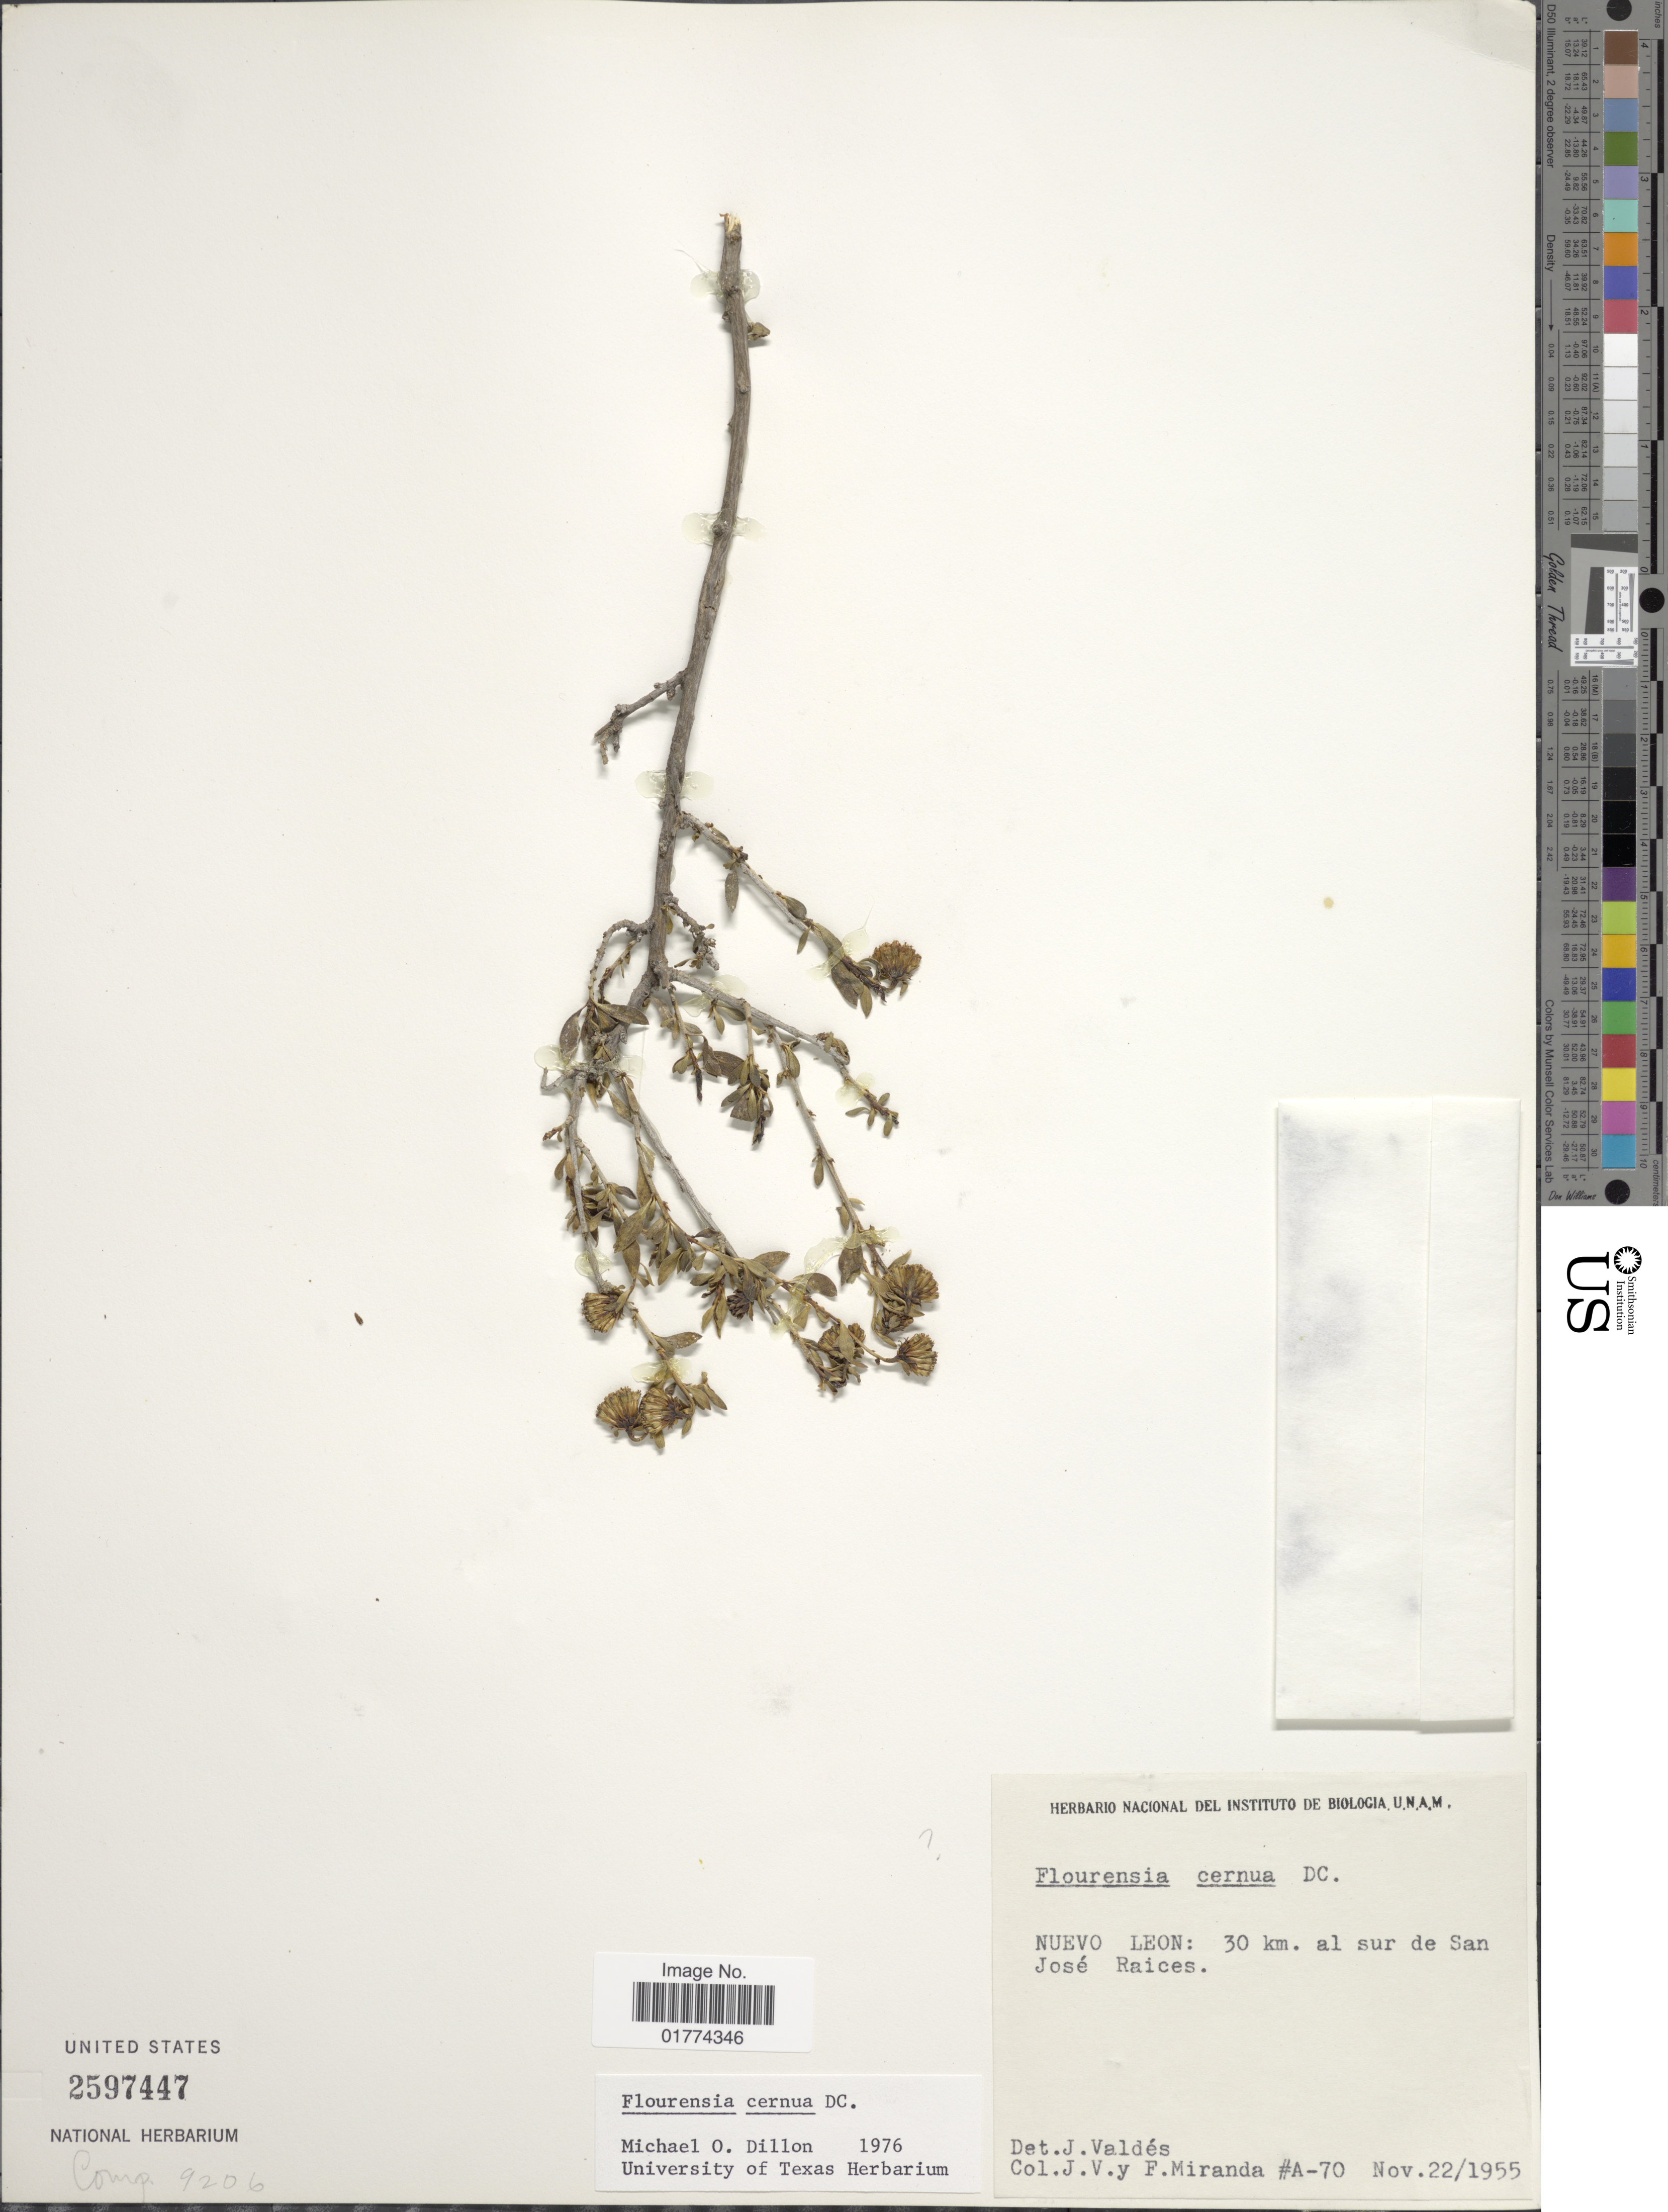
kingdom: Plantae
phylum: Tracheophyta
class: Magnoliopsida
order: Asterales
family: Asteraceae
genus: Flourensia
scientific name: Flourensia cernua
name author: DC.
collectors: J. Velloso de Miranda & F. Miranda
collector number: A-70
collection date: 1955-11-22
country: Mexico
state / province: Nuevo León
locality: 30 km. al sur de San Jose Raices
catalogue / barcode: US 2597447